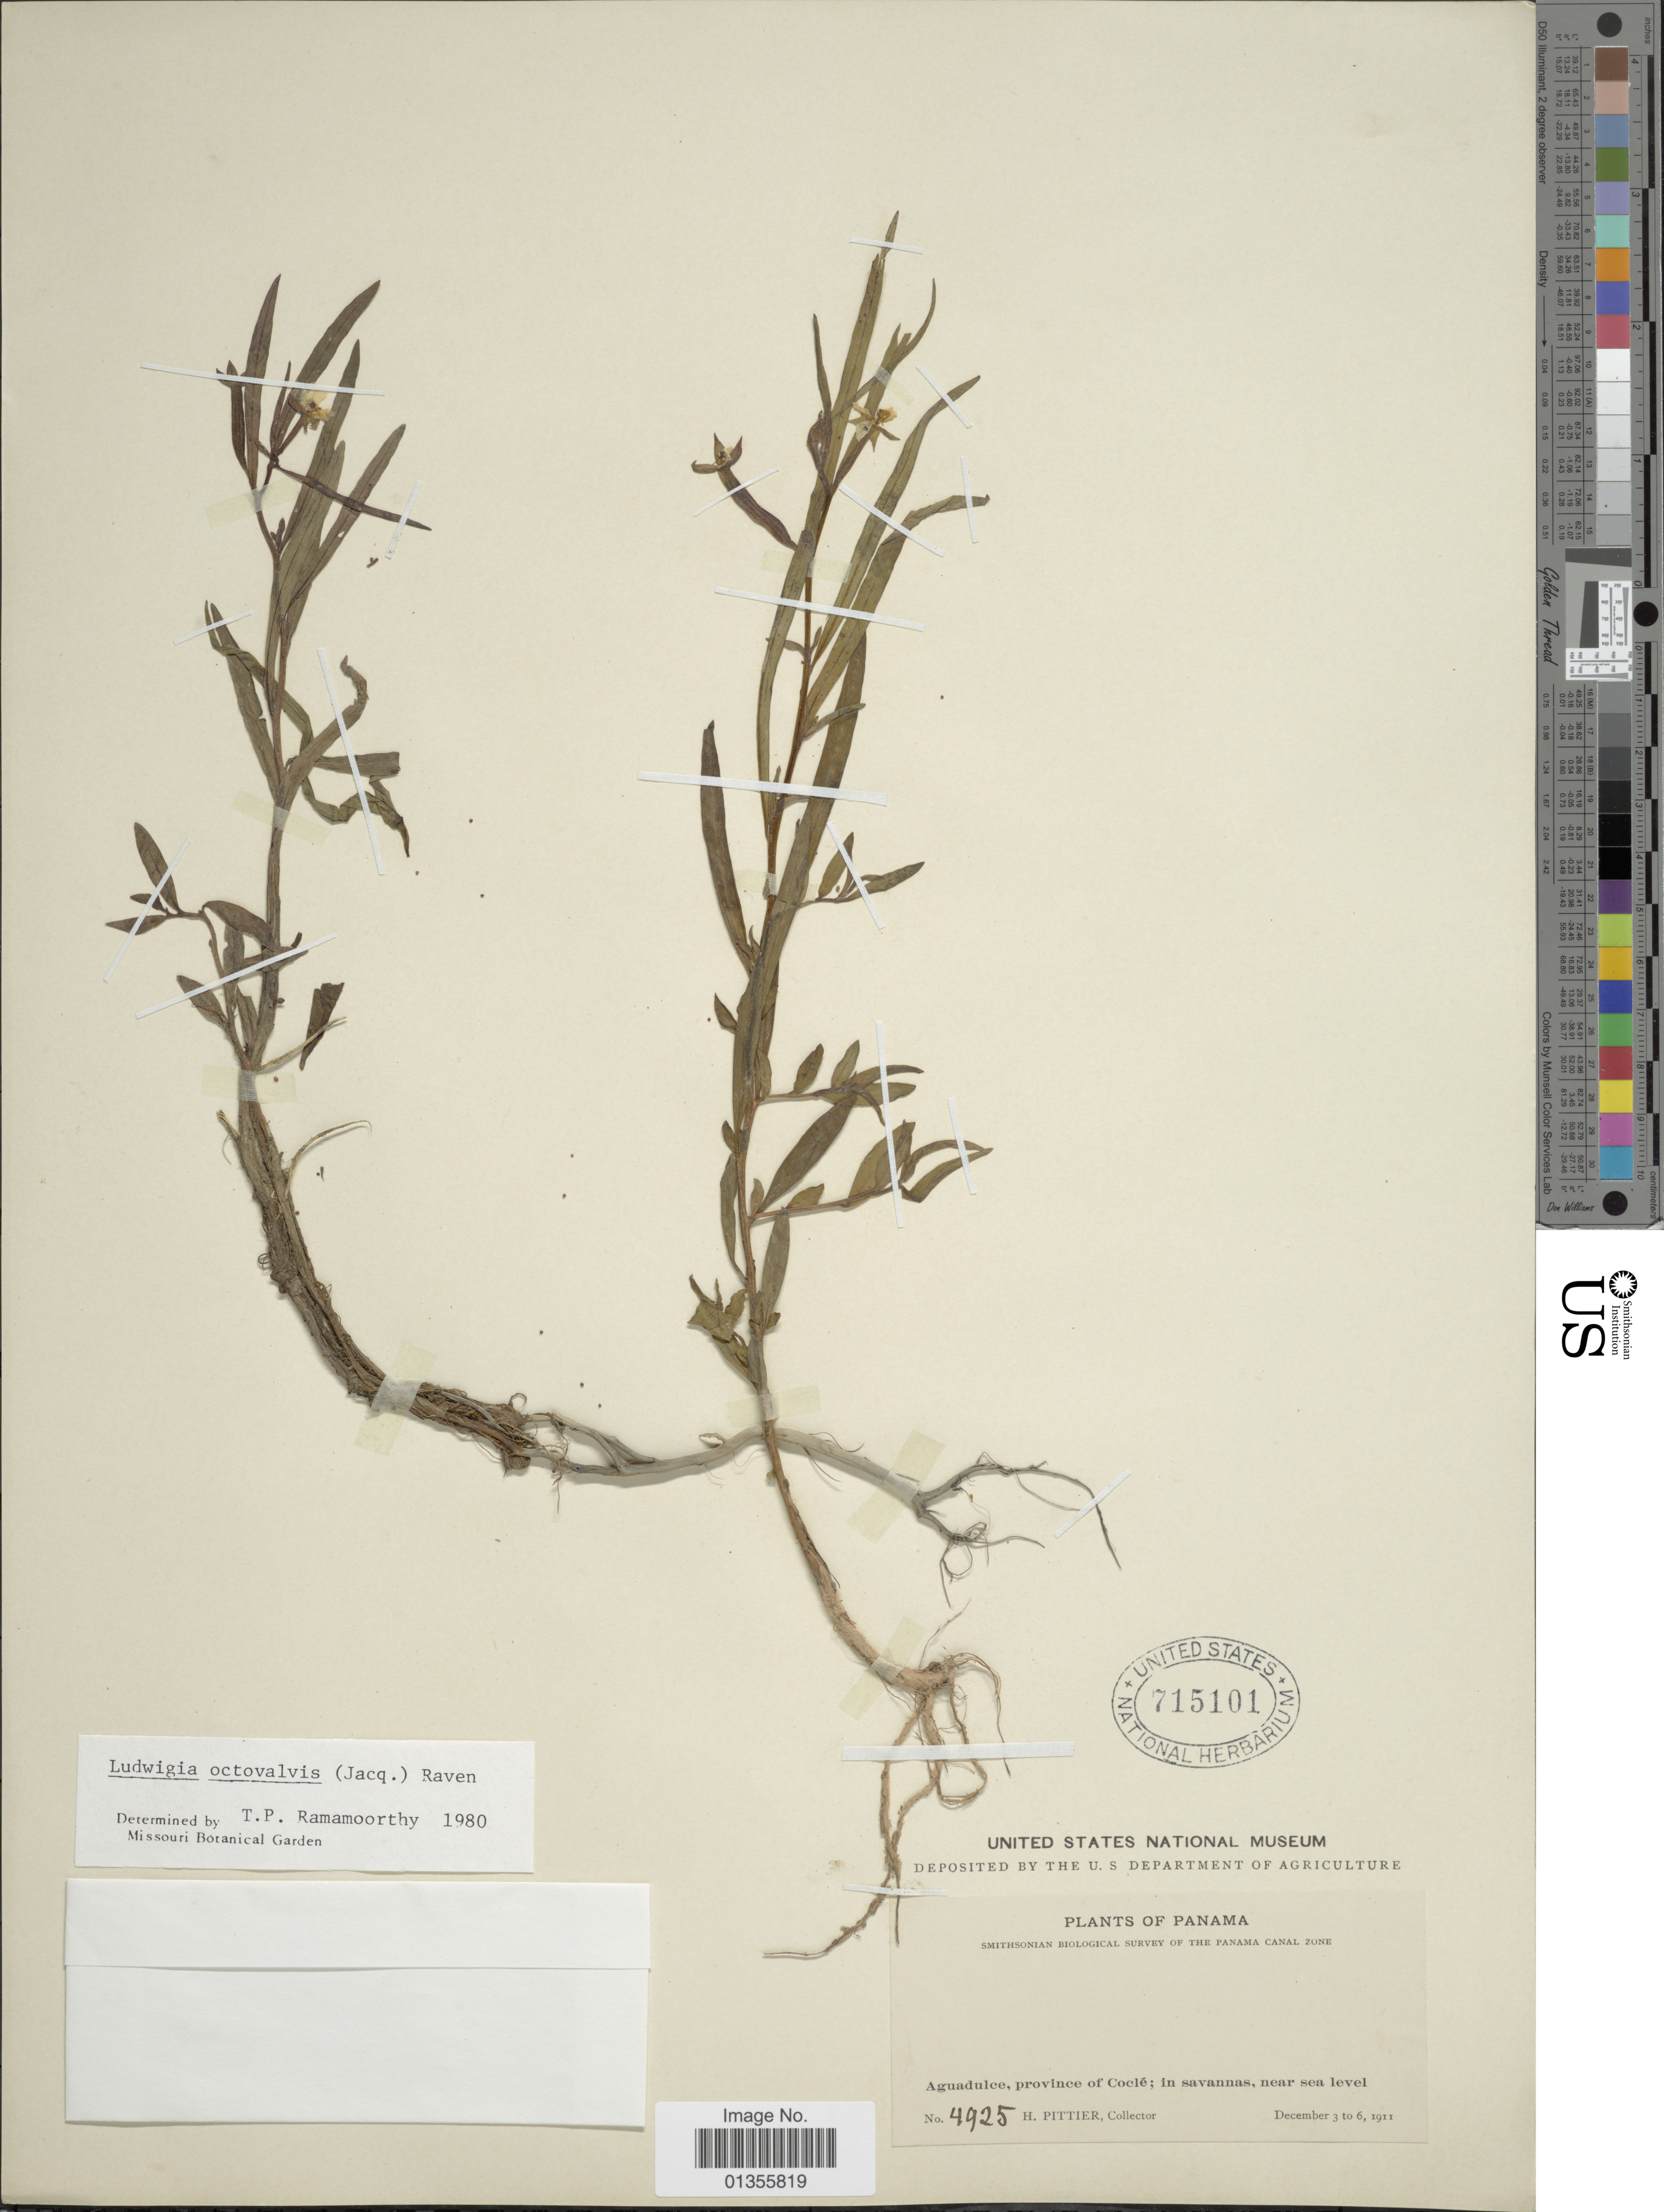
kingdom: Plantae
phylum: Tracheophyta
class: Magnoliopsida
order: Myrtales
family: Onagraceae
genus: Ludwigia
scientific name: Ludwigia octovalvis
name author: (Jacq.) P.H. Raven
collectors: H. F. Pittier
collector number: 4925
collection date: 1911-12-03/1911-12-06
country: Panama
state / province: Coclé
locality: Aguadulce, province of Coclé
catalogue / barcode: US 715101